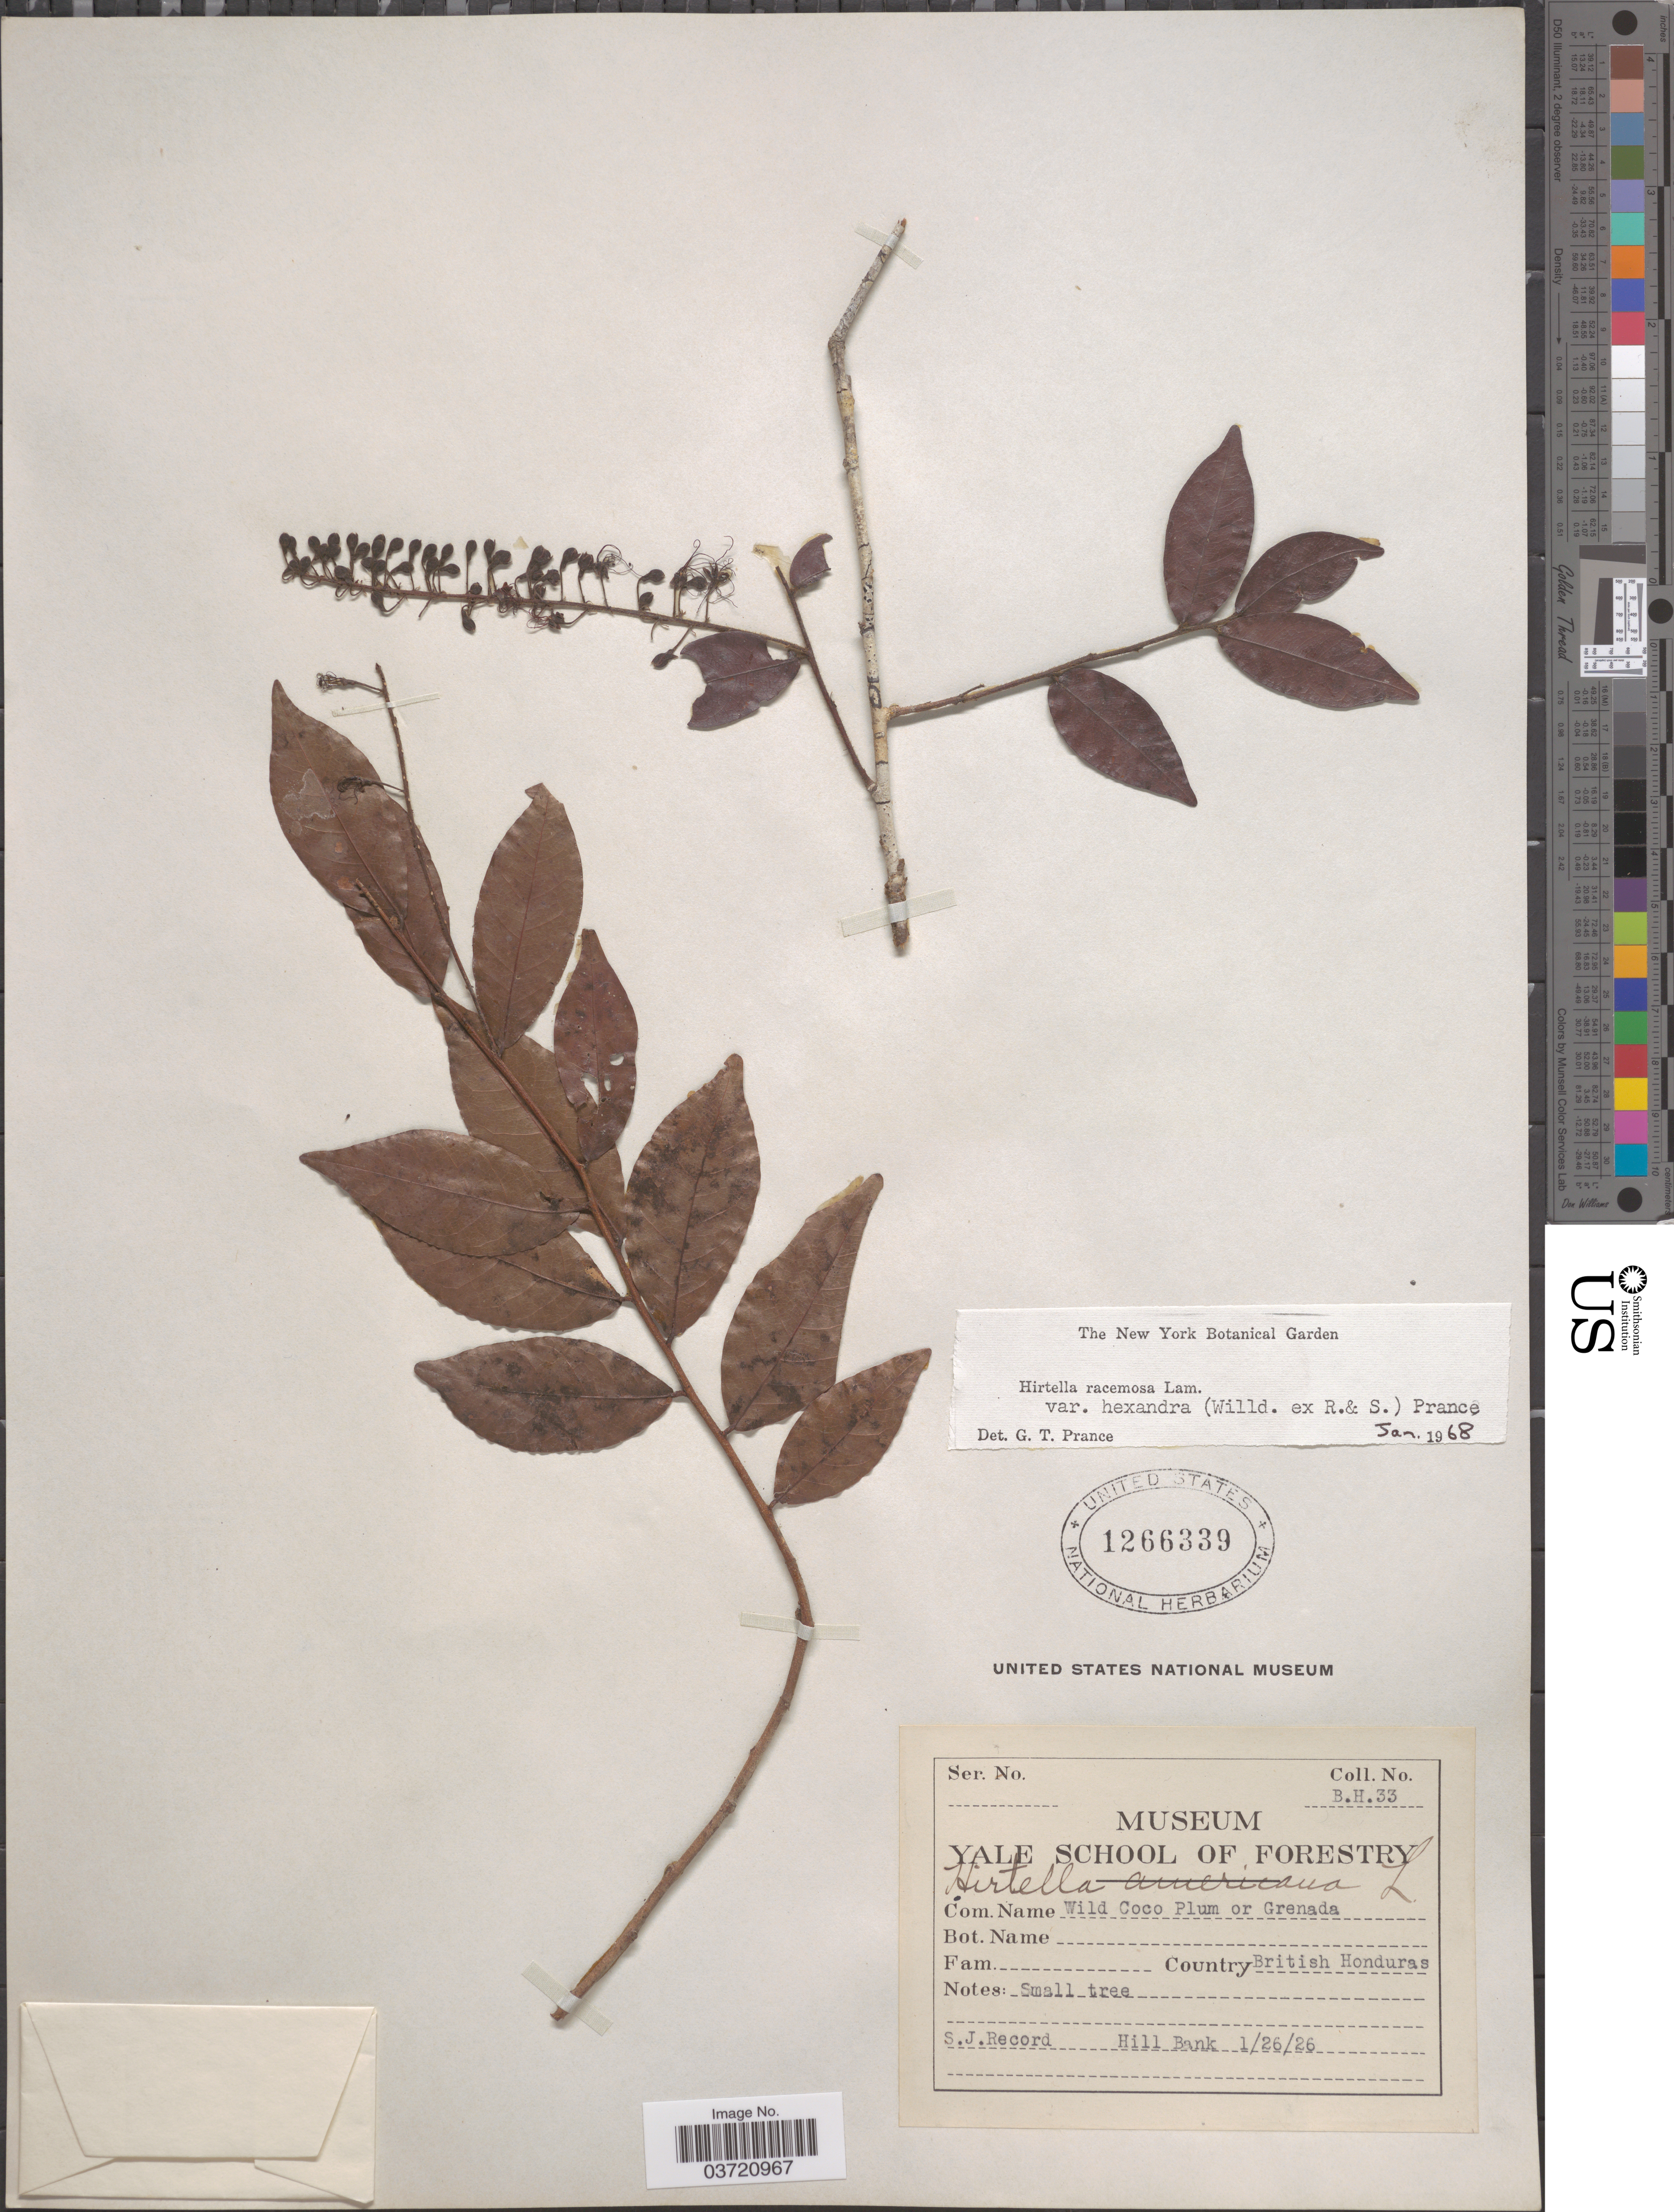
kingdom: Plantae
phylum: Tracheophyta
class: Magnoliopsida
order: Malpighiales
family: Chrysobalanaceae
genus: Hirtella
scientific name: Hirtella racemosa var. hexandra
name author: (Willd. ex Roem. & Schult.) Prance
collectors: S. J. Record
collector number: BH33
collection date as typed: Transcribed d/m/y: 26/1/26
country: Belize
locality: British Honduras. Hill Bank.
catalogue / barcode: US 1266339